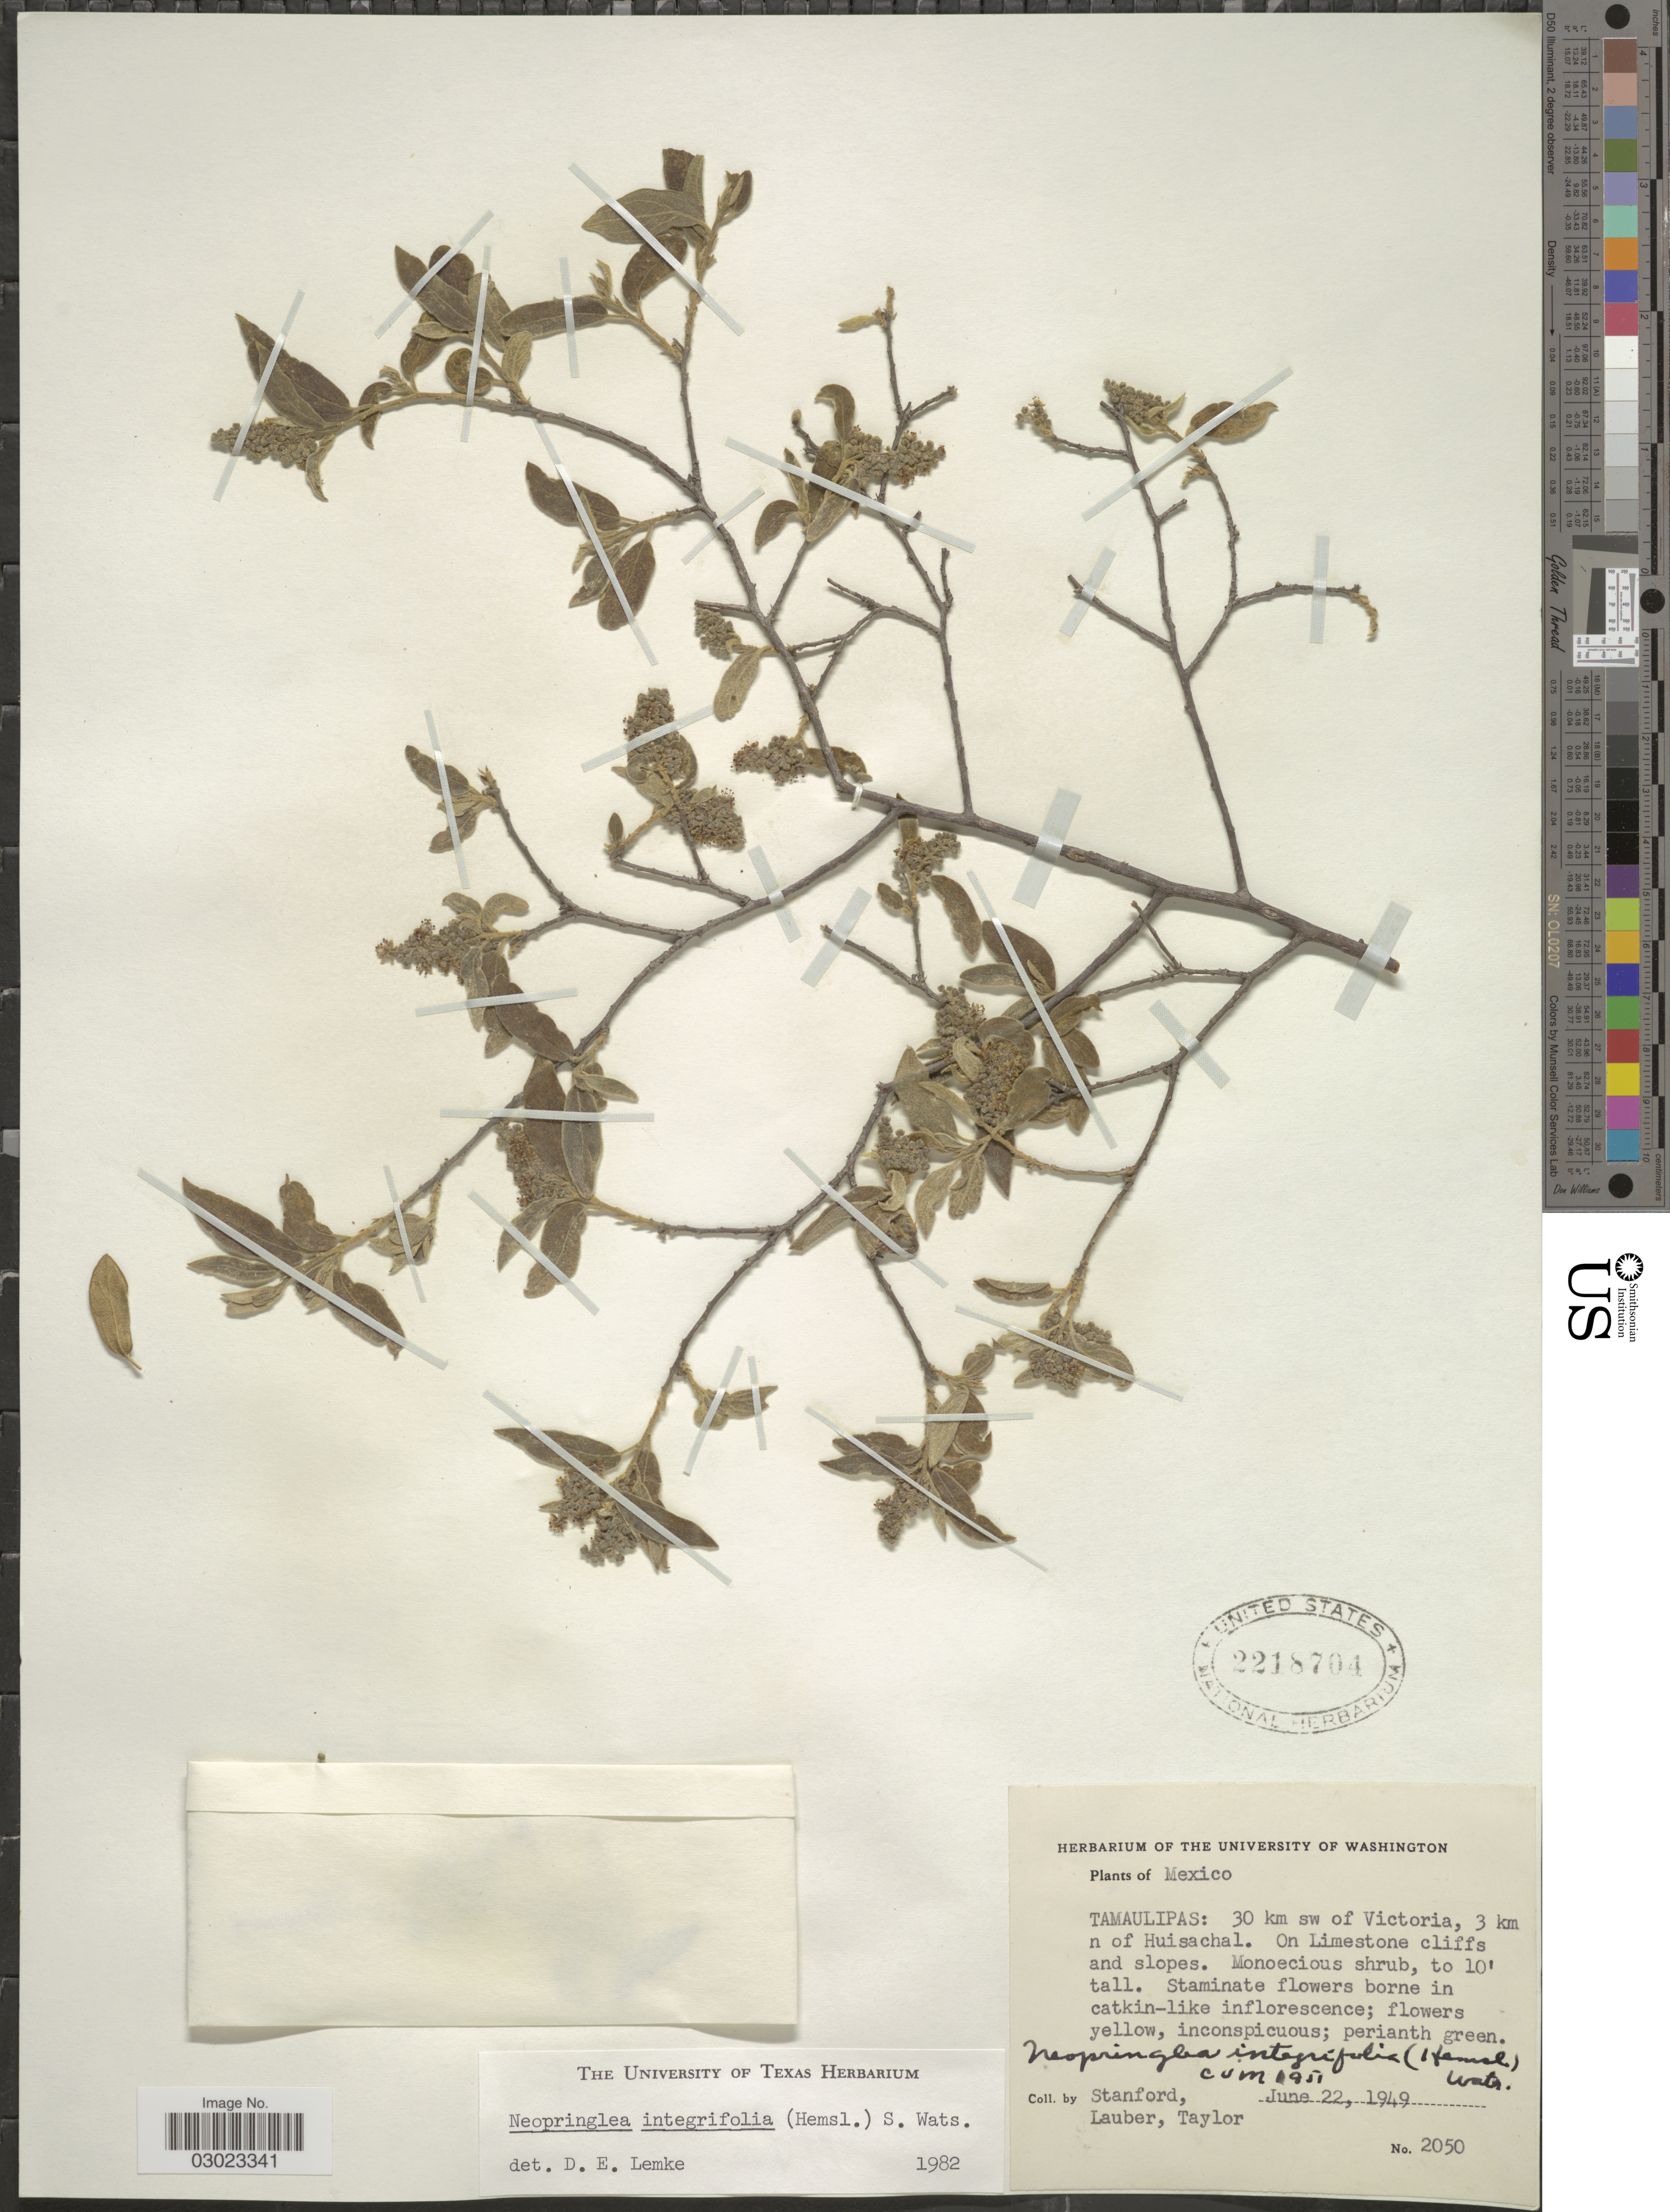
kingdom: Plantae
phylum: Tracheophyta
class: Magnoliopsida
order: Malpighiales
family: Salicaceae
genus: Neopringlea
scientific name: Neopringlea integrifolia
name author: (Hemsl.) S. Watson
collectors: -. Stanford, -. Lauber & -. Taylor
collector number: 2050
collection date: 1949-06-22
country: Mexico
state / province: Tamaulipas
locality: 30 km sw of Victoria, 3 km n of Huisachal.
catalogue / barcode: US 2218704